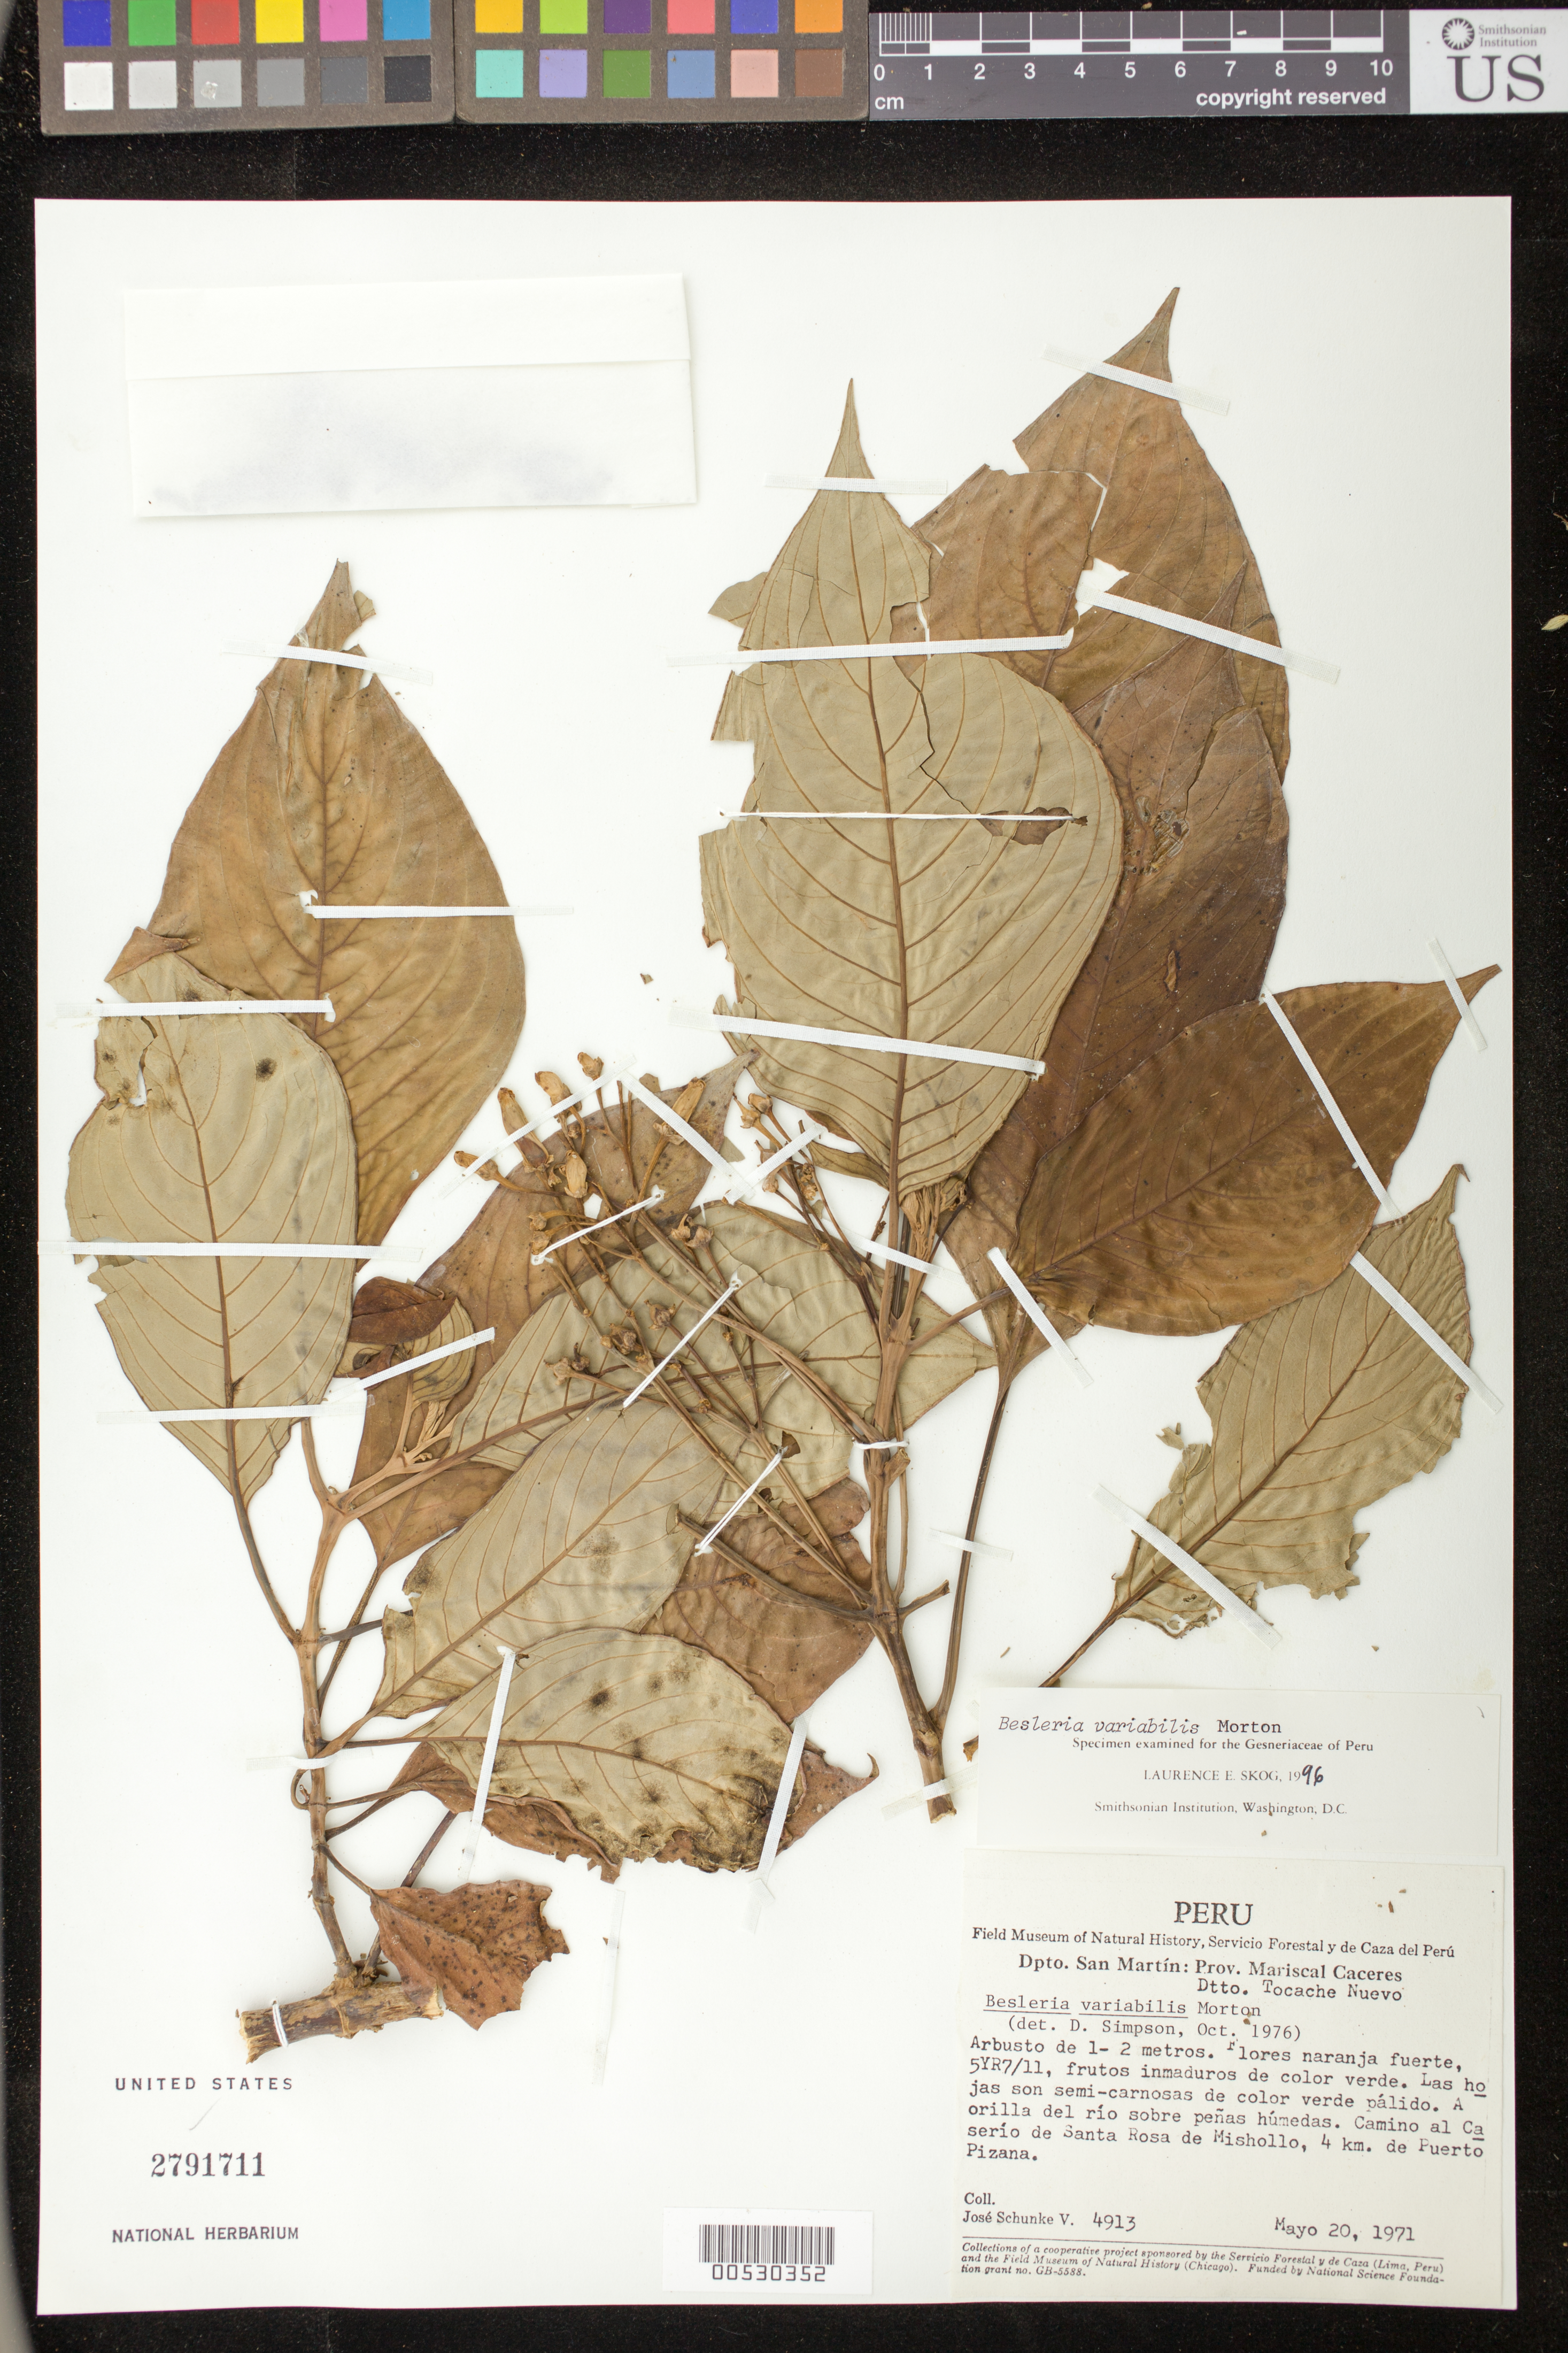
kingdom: Plantae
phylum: Tracheophyta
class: Magnoliopsida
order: Lamiales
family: Gesneriaceae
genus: Besleria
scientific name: Besleria variabilis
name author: C.V. Morton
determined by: Skog, Laurence E.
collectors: J. Schunke Vigo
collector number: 4913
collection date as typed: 20 May 1971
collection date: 1971-05-20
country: Peru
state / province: San Martín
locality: Prov. Mariscal Cáceres, dtto. Tocache Nuevo; camino al Caserío de Santa Rosa de Mishollo, 4 km de Puerto Pizana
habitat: A orilla del río sobre peñas húmedas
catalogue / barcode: US 2791711